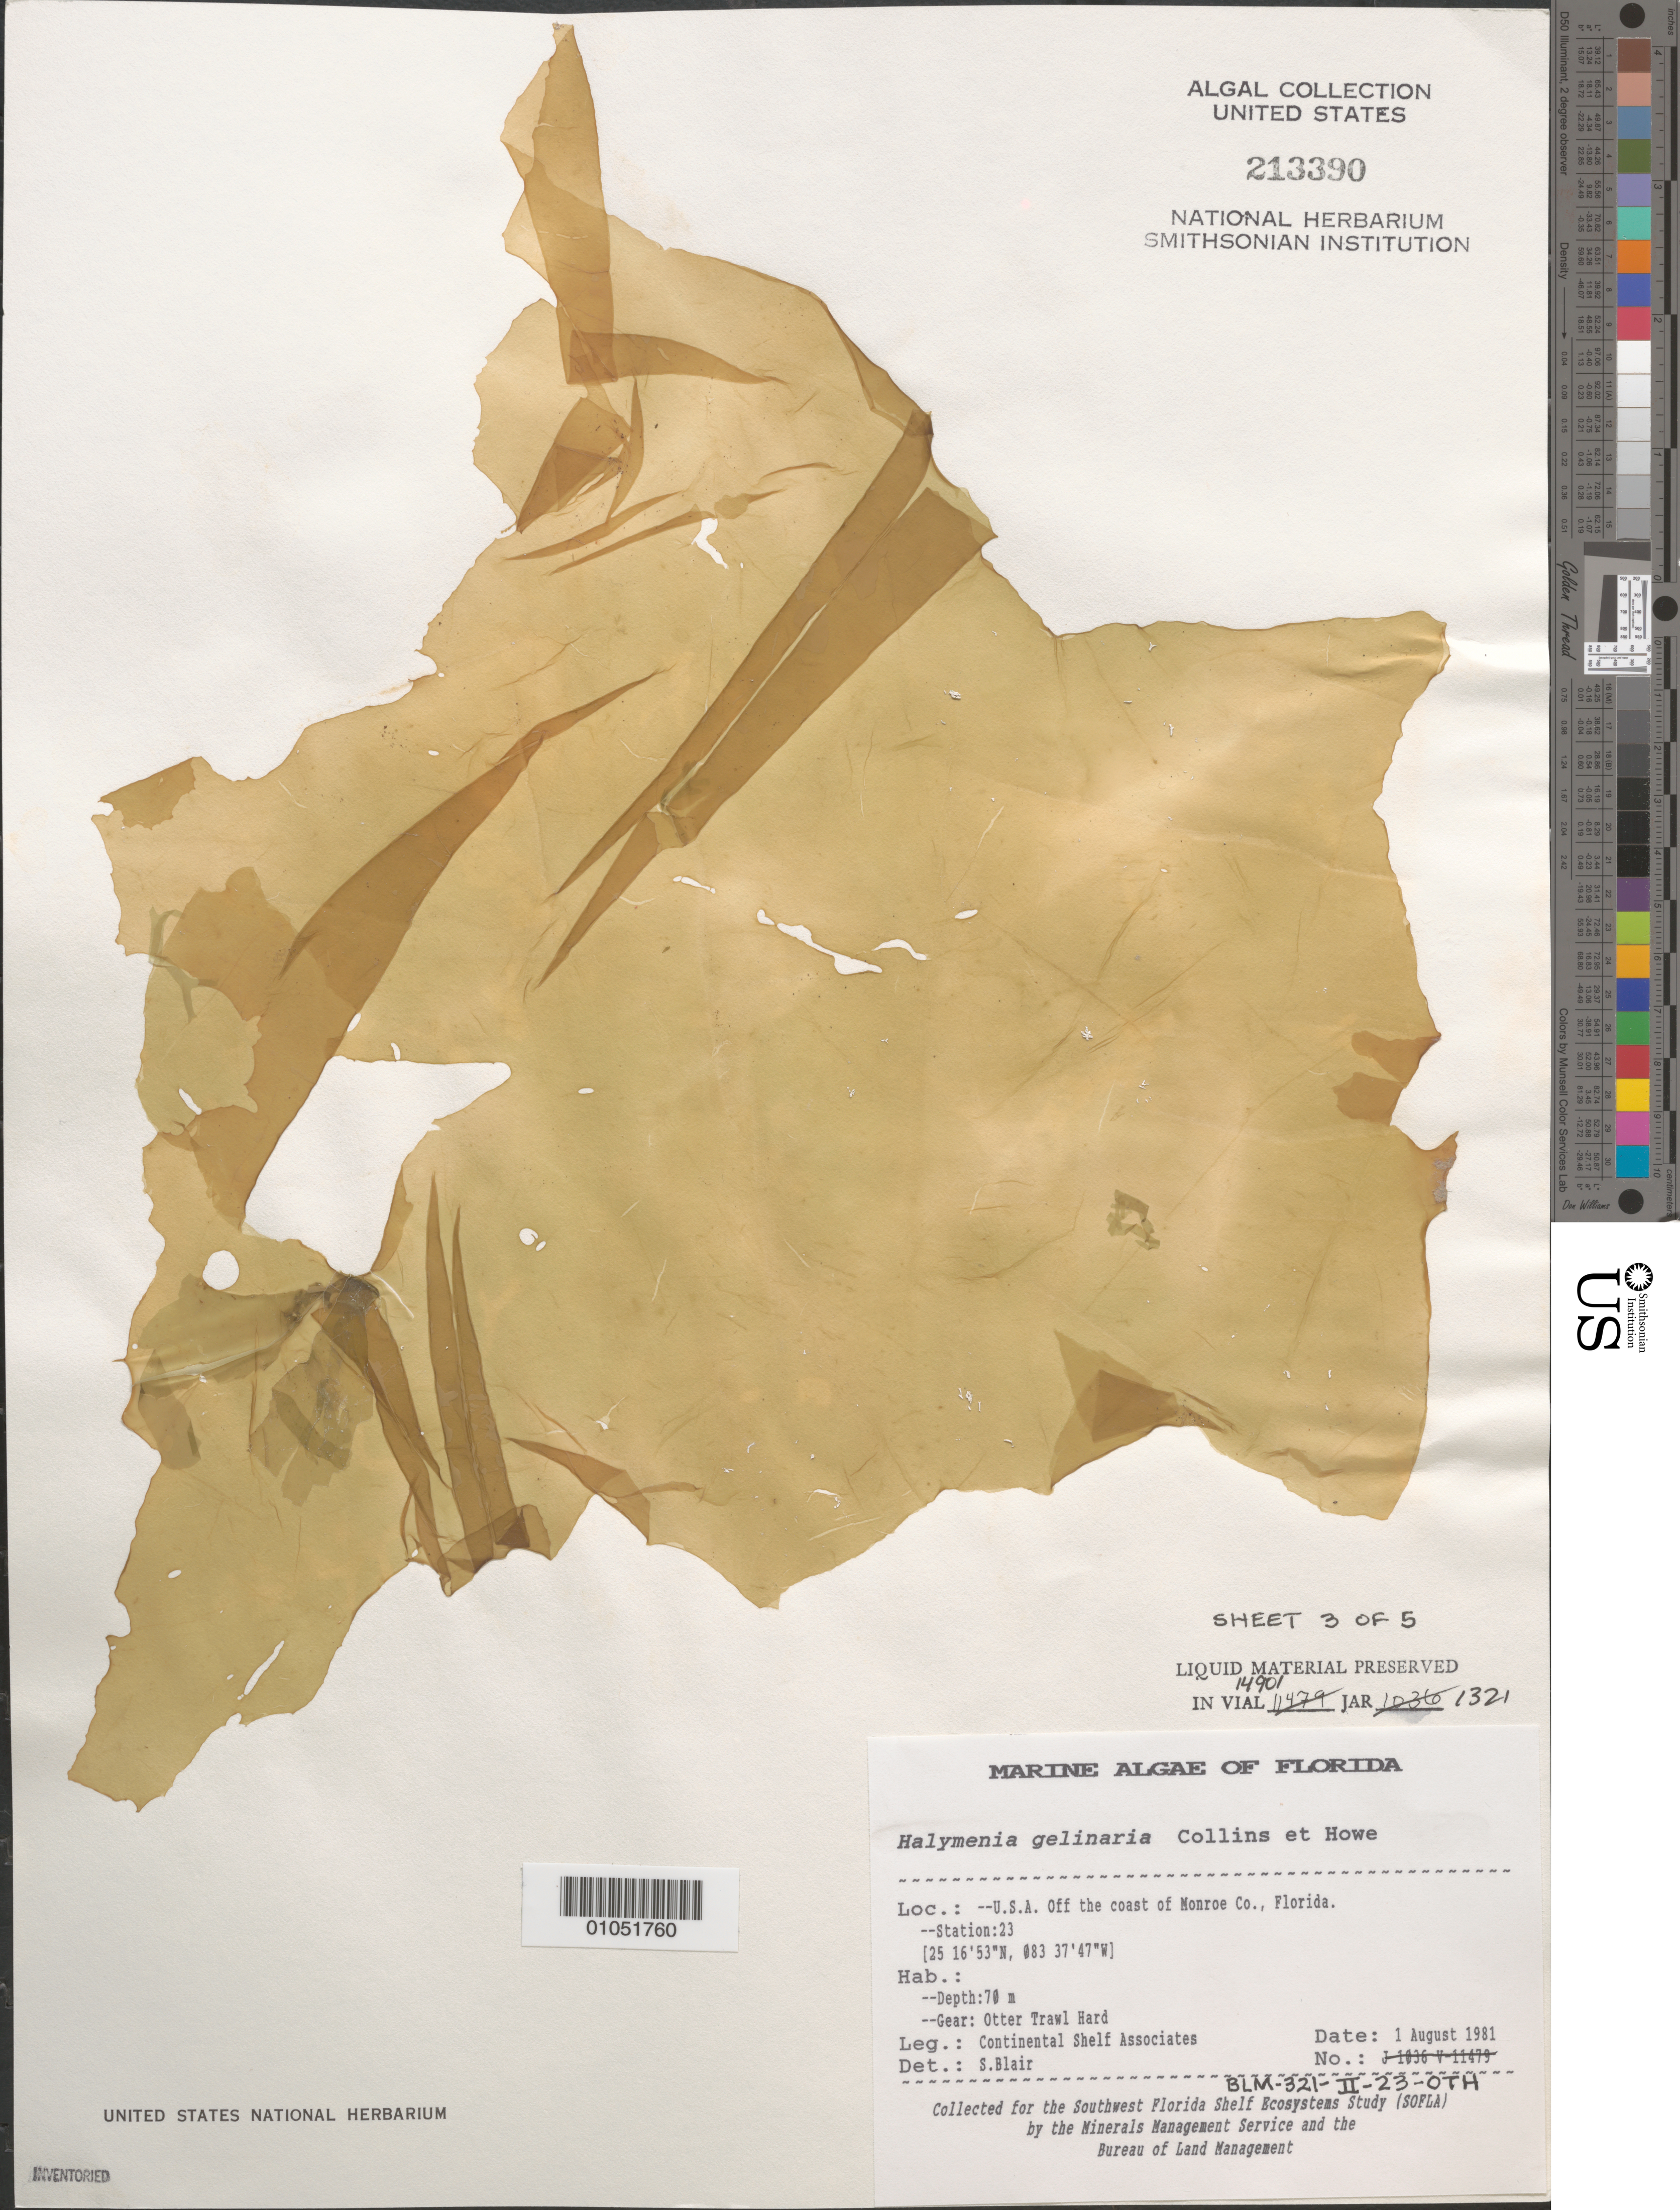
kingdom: Plantae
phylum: Rhodophyta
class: Florideophyceae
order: Halymeniales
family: Halymeniaceae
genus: Halymenia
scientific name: Halymenia floridana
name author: J. Agardh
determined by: Algae name updating Project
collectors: Continental Shelf Associates for the MMS/BLM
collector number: BLM-321-II-23-OTH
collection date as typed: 01 Aug 1981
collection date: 1981-08-01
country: United States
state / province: Florida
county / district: Monroe County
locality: Gulf of Mexico off the coast of Monroe County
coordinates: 25 16'53"N, 83 37'47"W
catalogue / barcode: US 213390